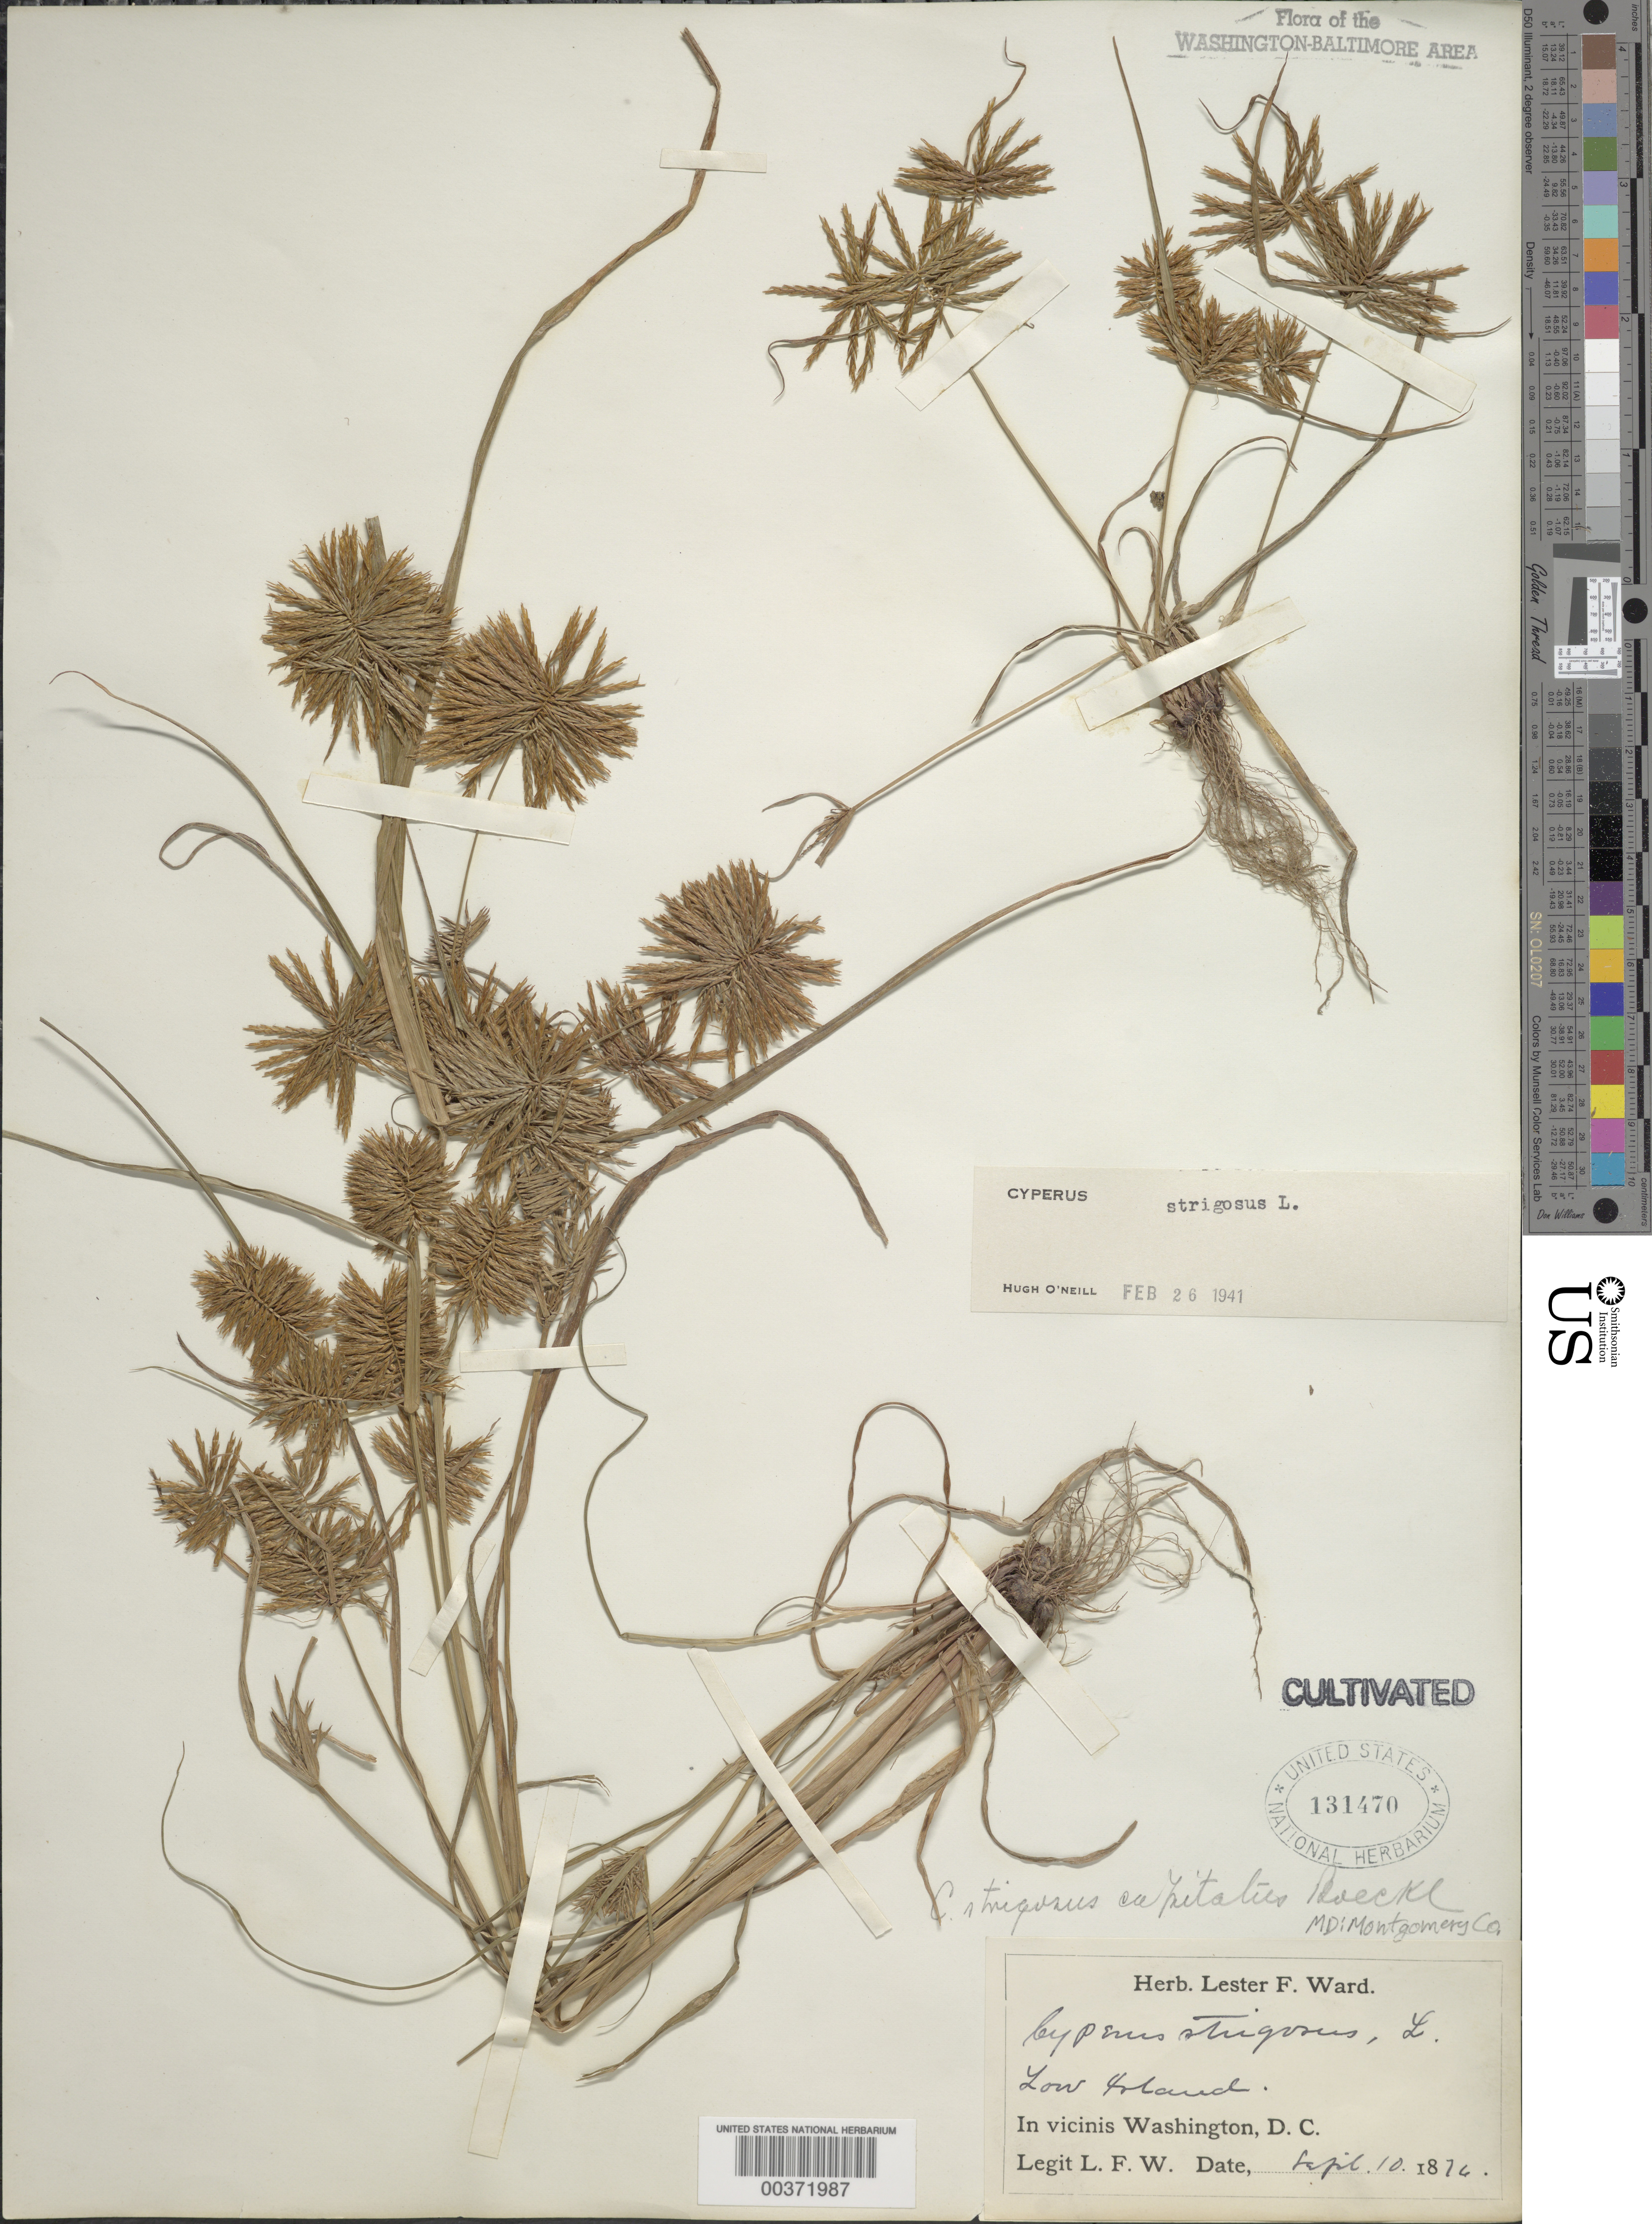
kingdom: Plantae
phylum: Tracheophyta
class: Liliopsida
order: Poales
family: Cyperaceae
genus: Cyperus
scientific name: Cyperus strigosus L.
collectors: L. F. Ward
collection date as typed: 10 Sep 1876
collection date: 1876-09-10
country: United States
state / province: District of Columbia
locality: Washington DC Area, Low Island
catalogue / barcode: US 131470